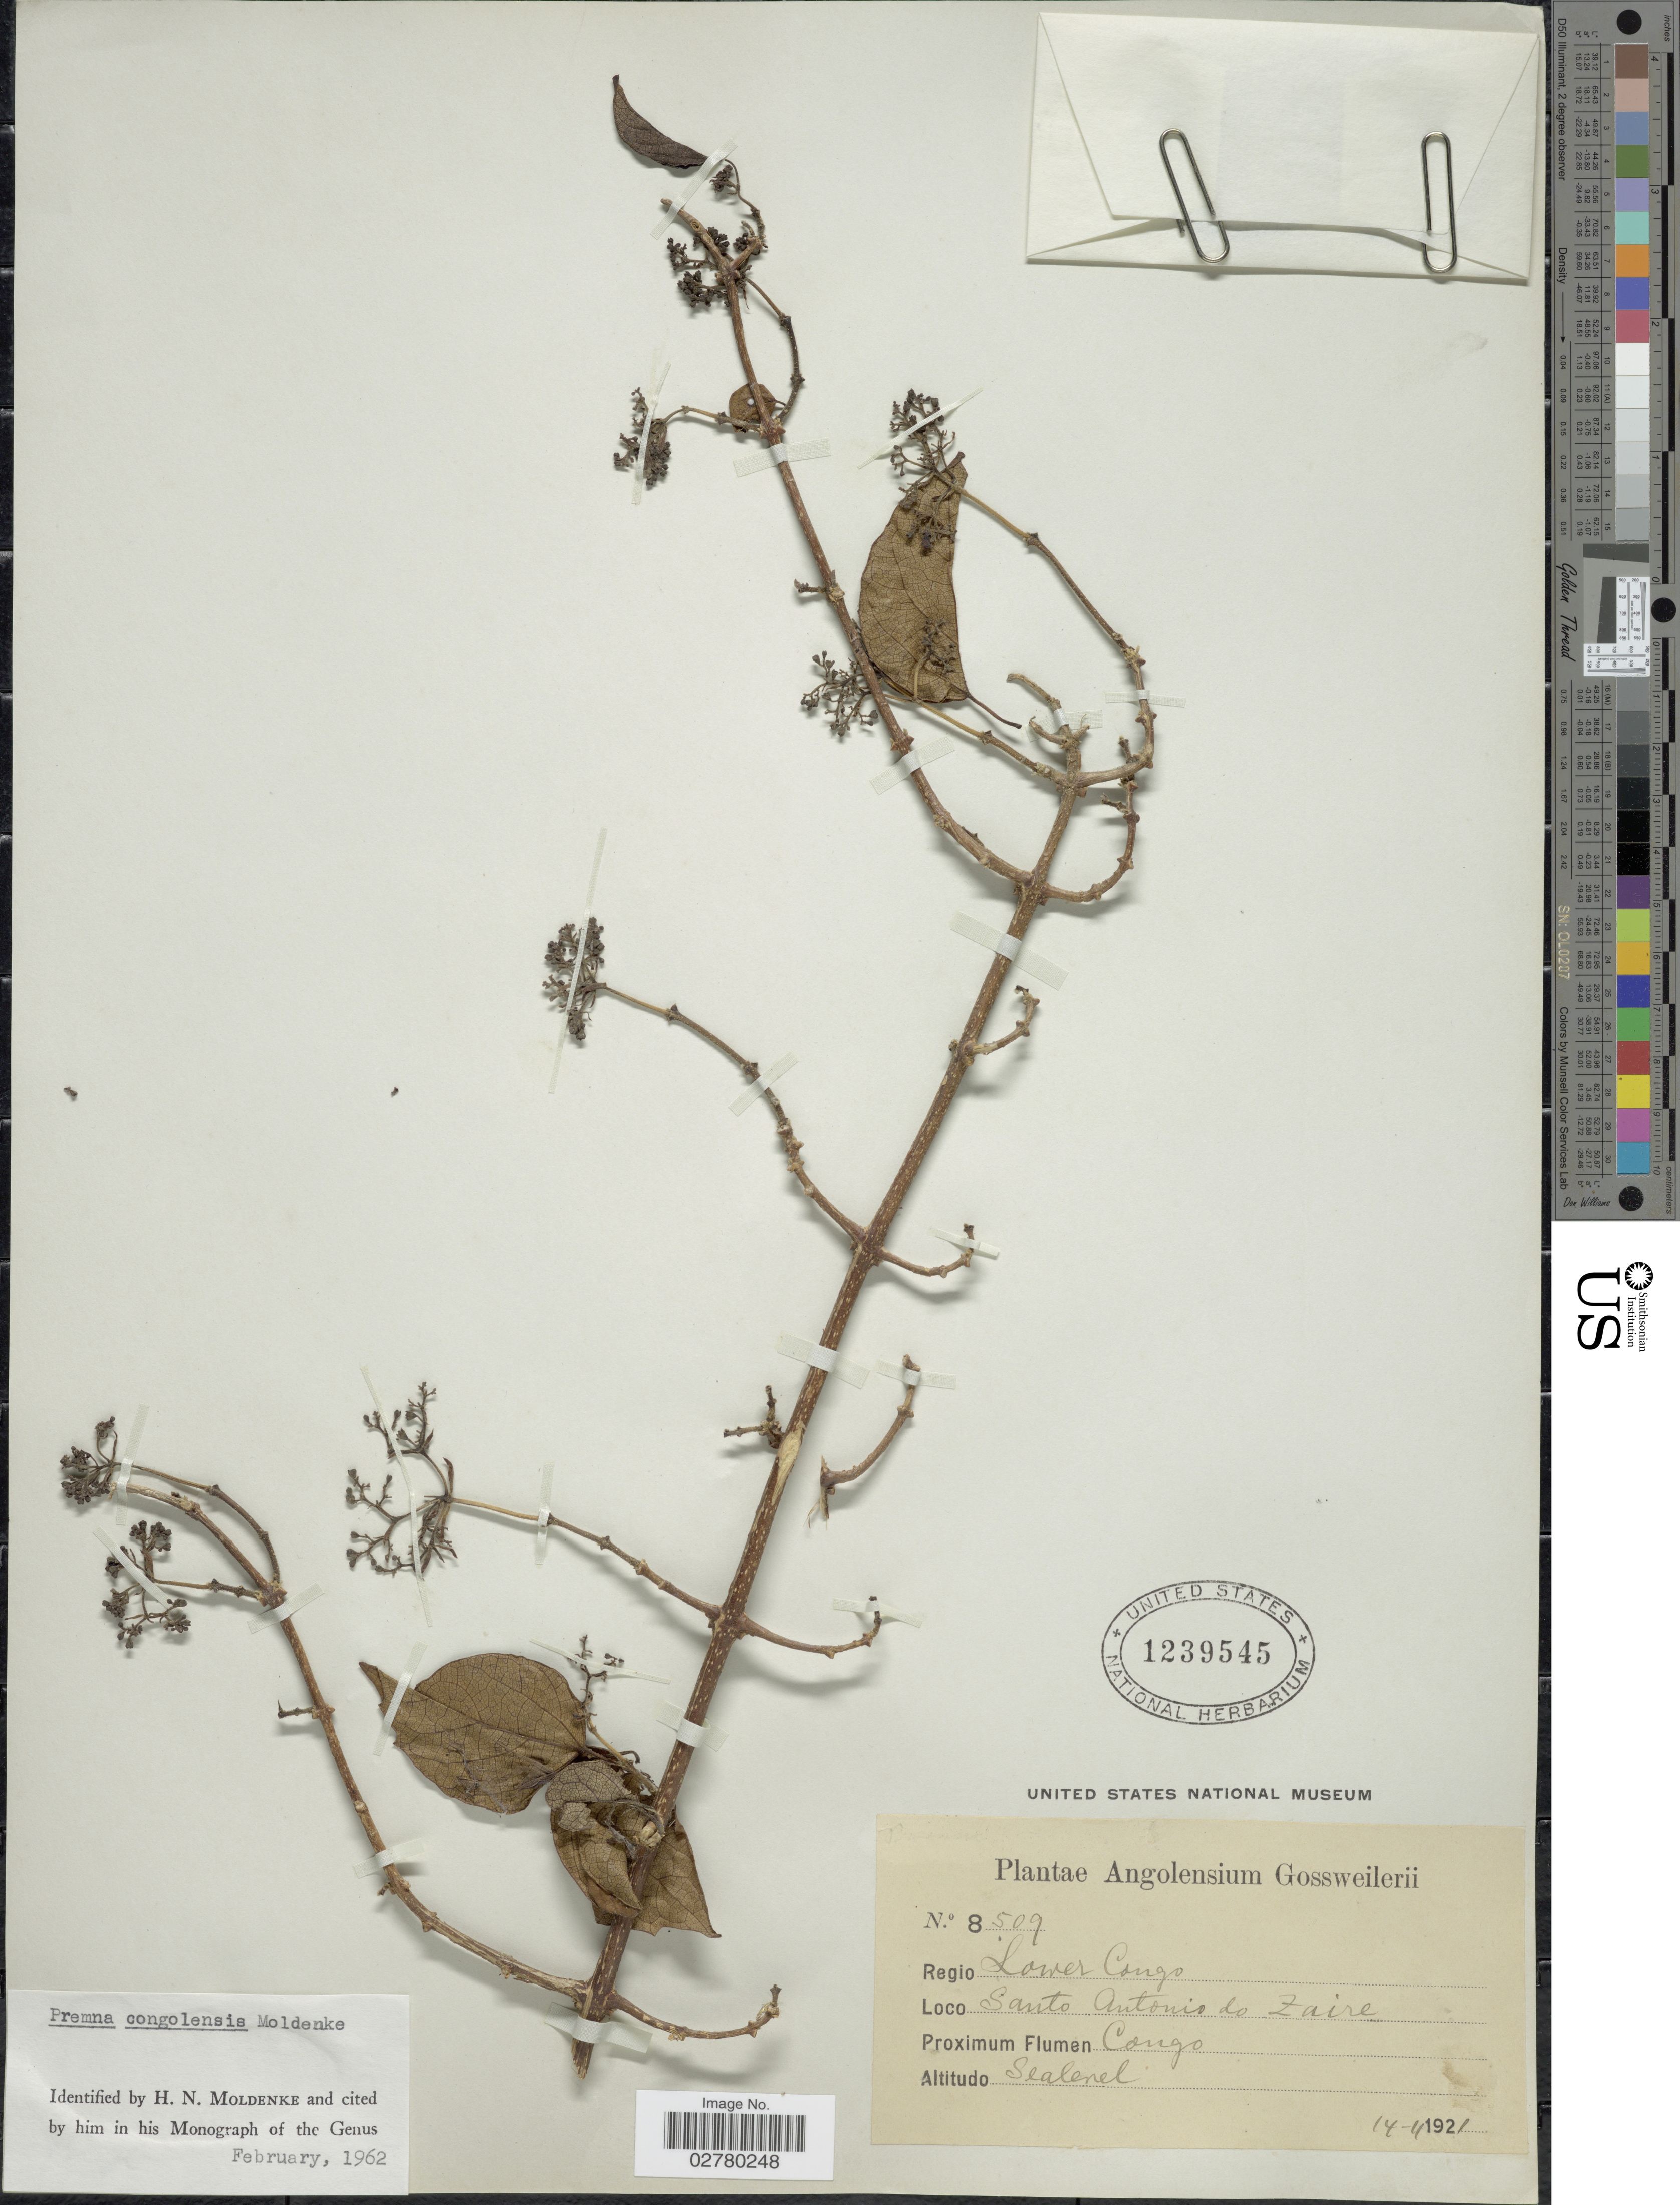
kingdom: Plantae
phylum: Tracheophyta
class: Magnoliopsida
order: Lamiales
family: Lamiaceae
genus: Premna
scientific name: Premna congolensis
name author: Moldenke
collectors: -. Gossweiler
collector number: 8509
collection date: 1921-04-14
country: Angola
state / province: Zaire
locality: Regio Lower Congo, Santo Antonio do Zaire.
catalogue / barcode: US 1239545